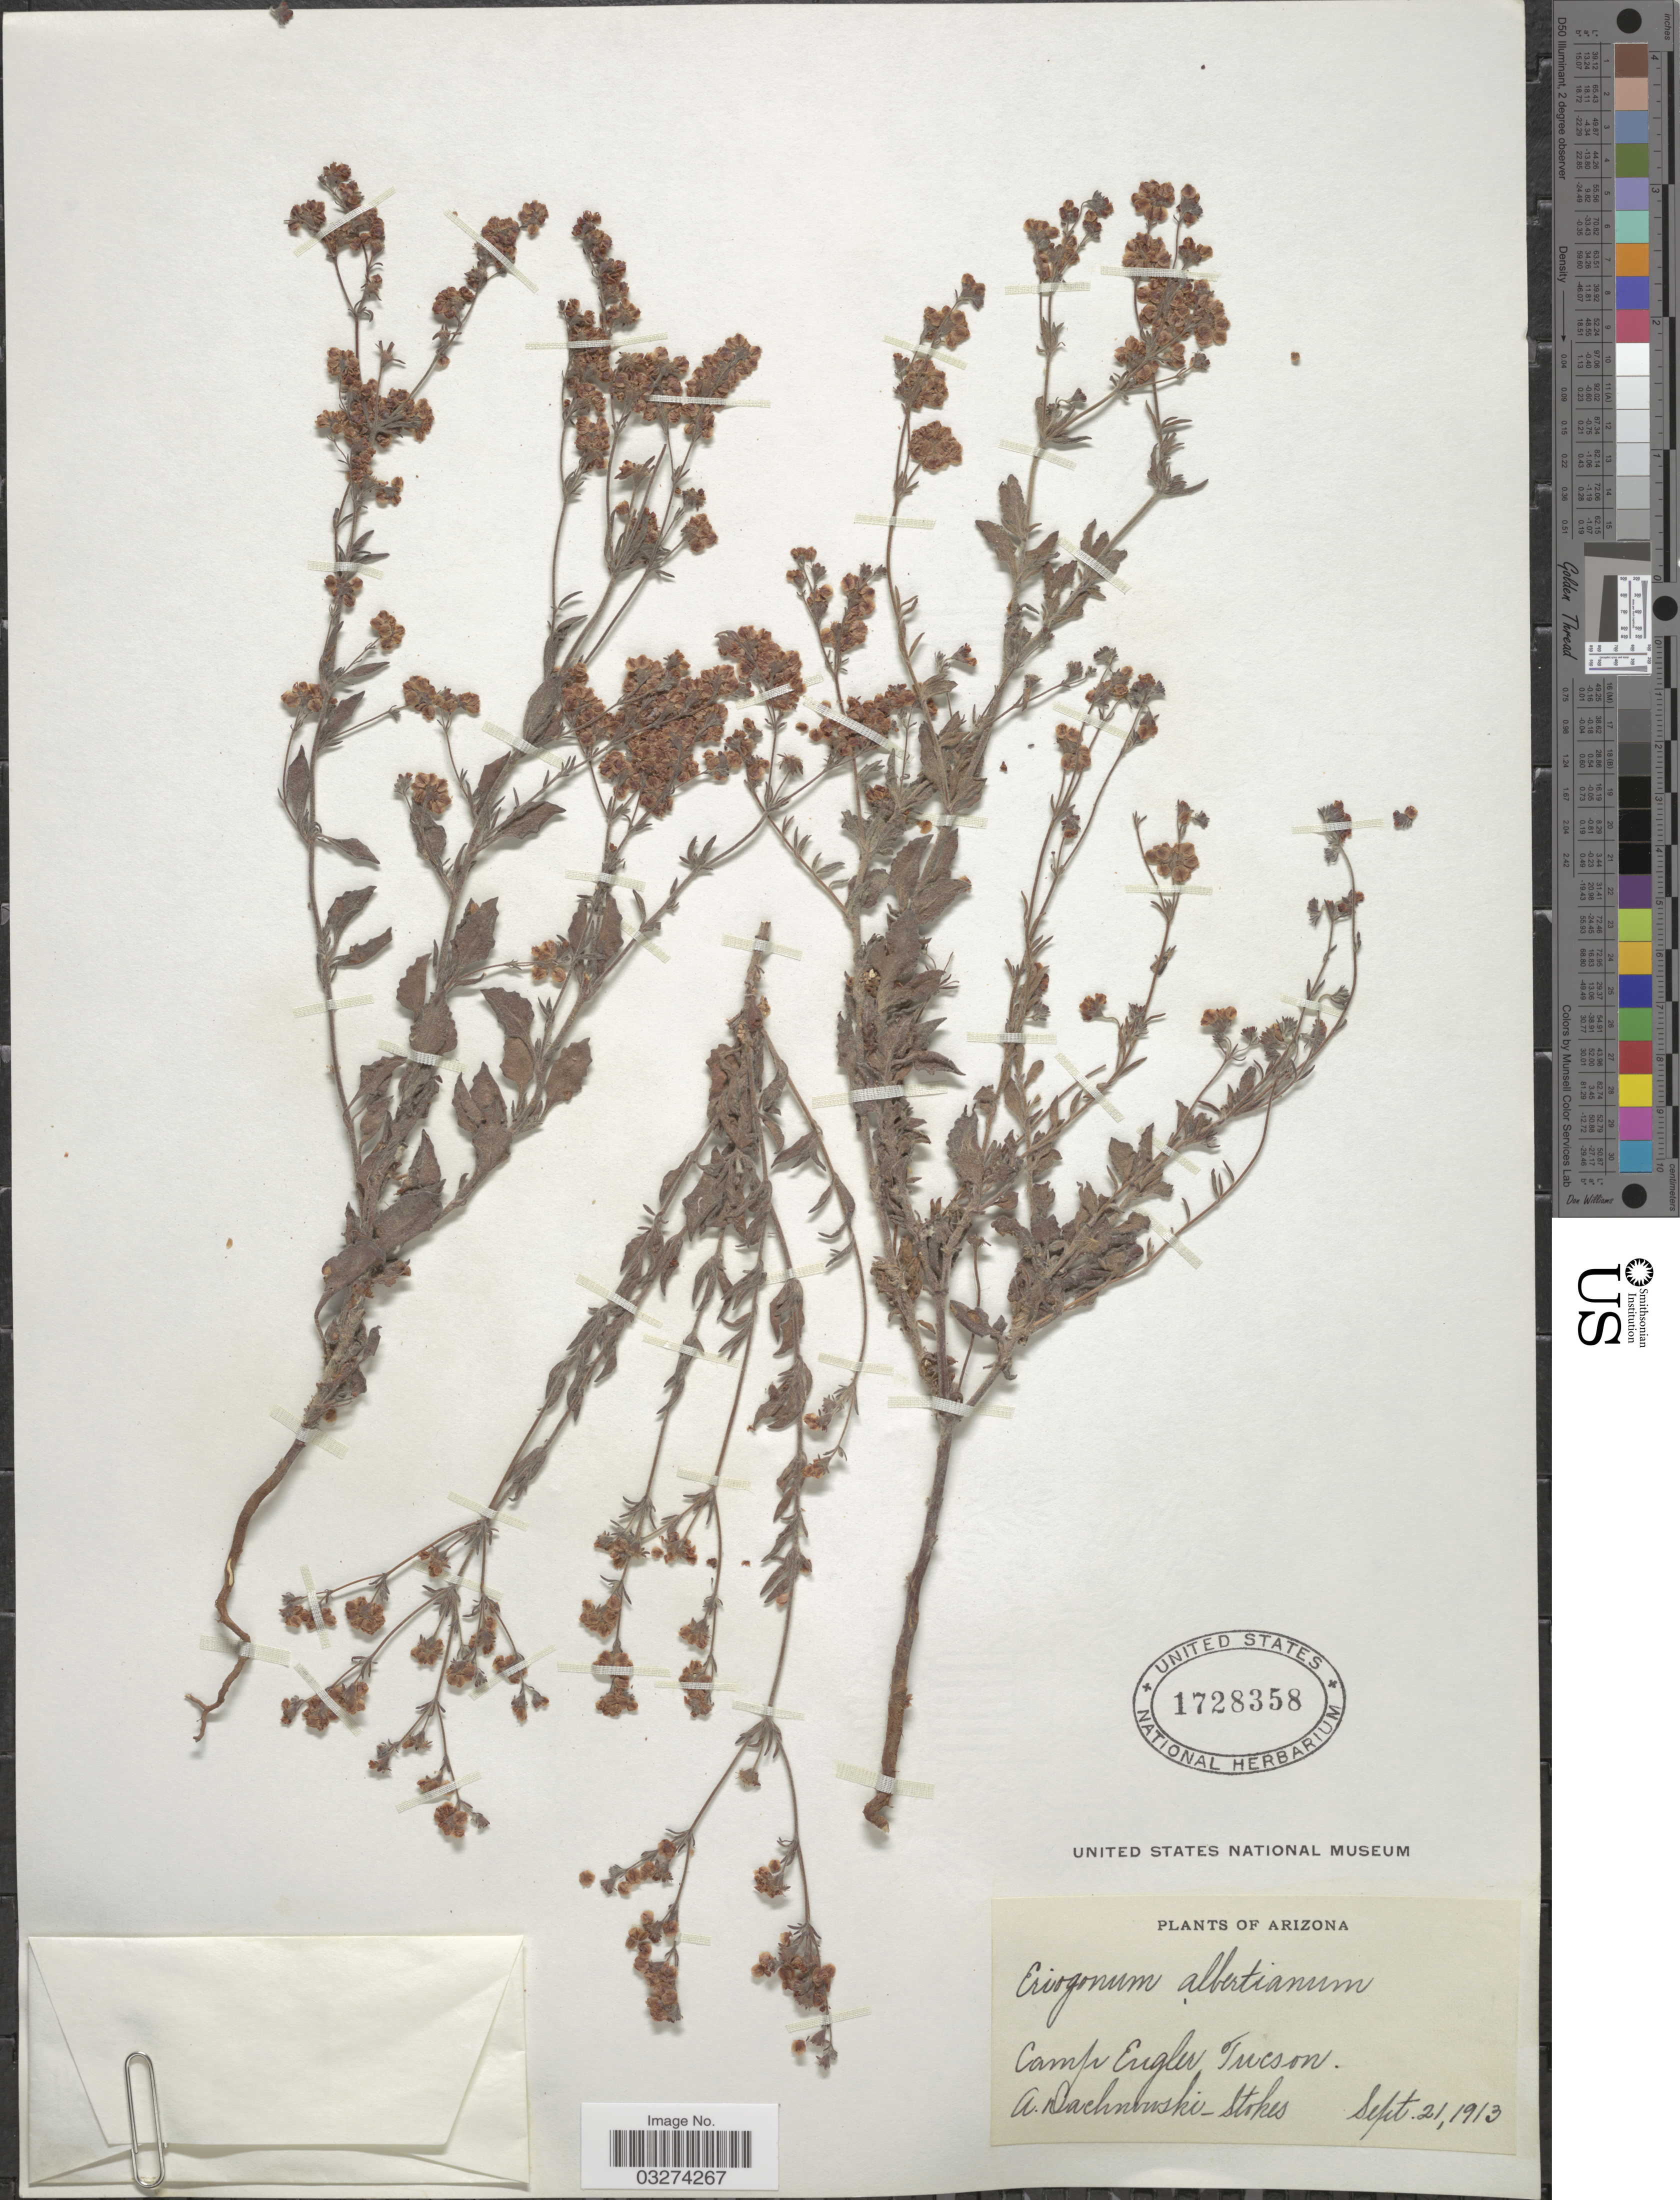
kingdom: Plantae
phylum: Tracheophyta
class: Magnoliopsida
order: Caryophyllales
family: Polygonaceae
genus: Eriogonum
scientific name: Eriogonum abertianum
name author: Torr.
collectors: A. P. Dachnowski-Stokes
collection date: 1913-09-21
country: United States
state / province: Arizona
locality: Camp Engler Tucson.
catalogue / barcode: US 1728358